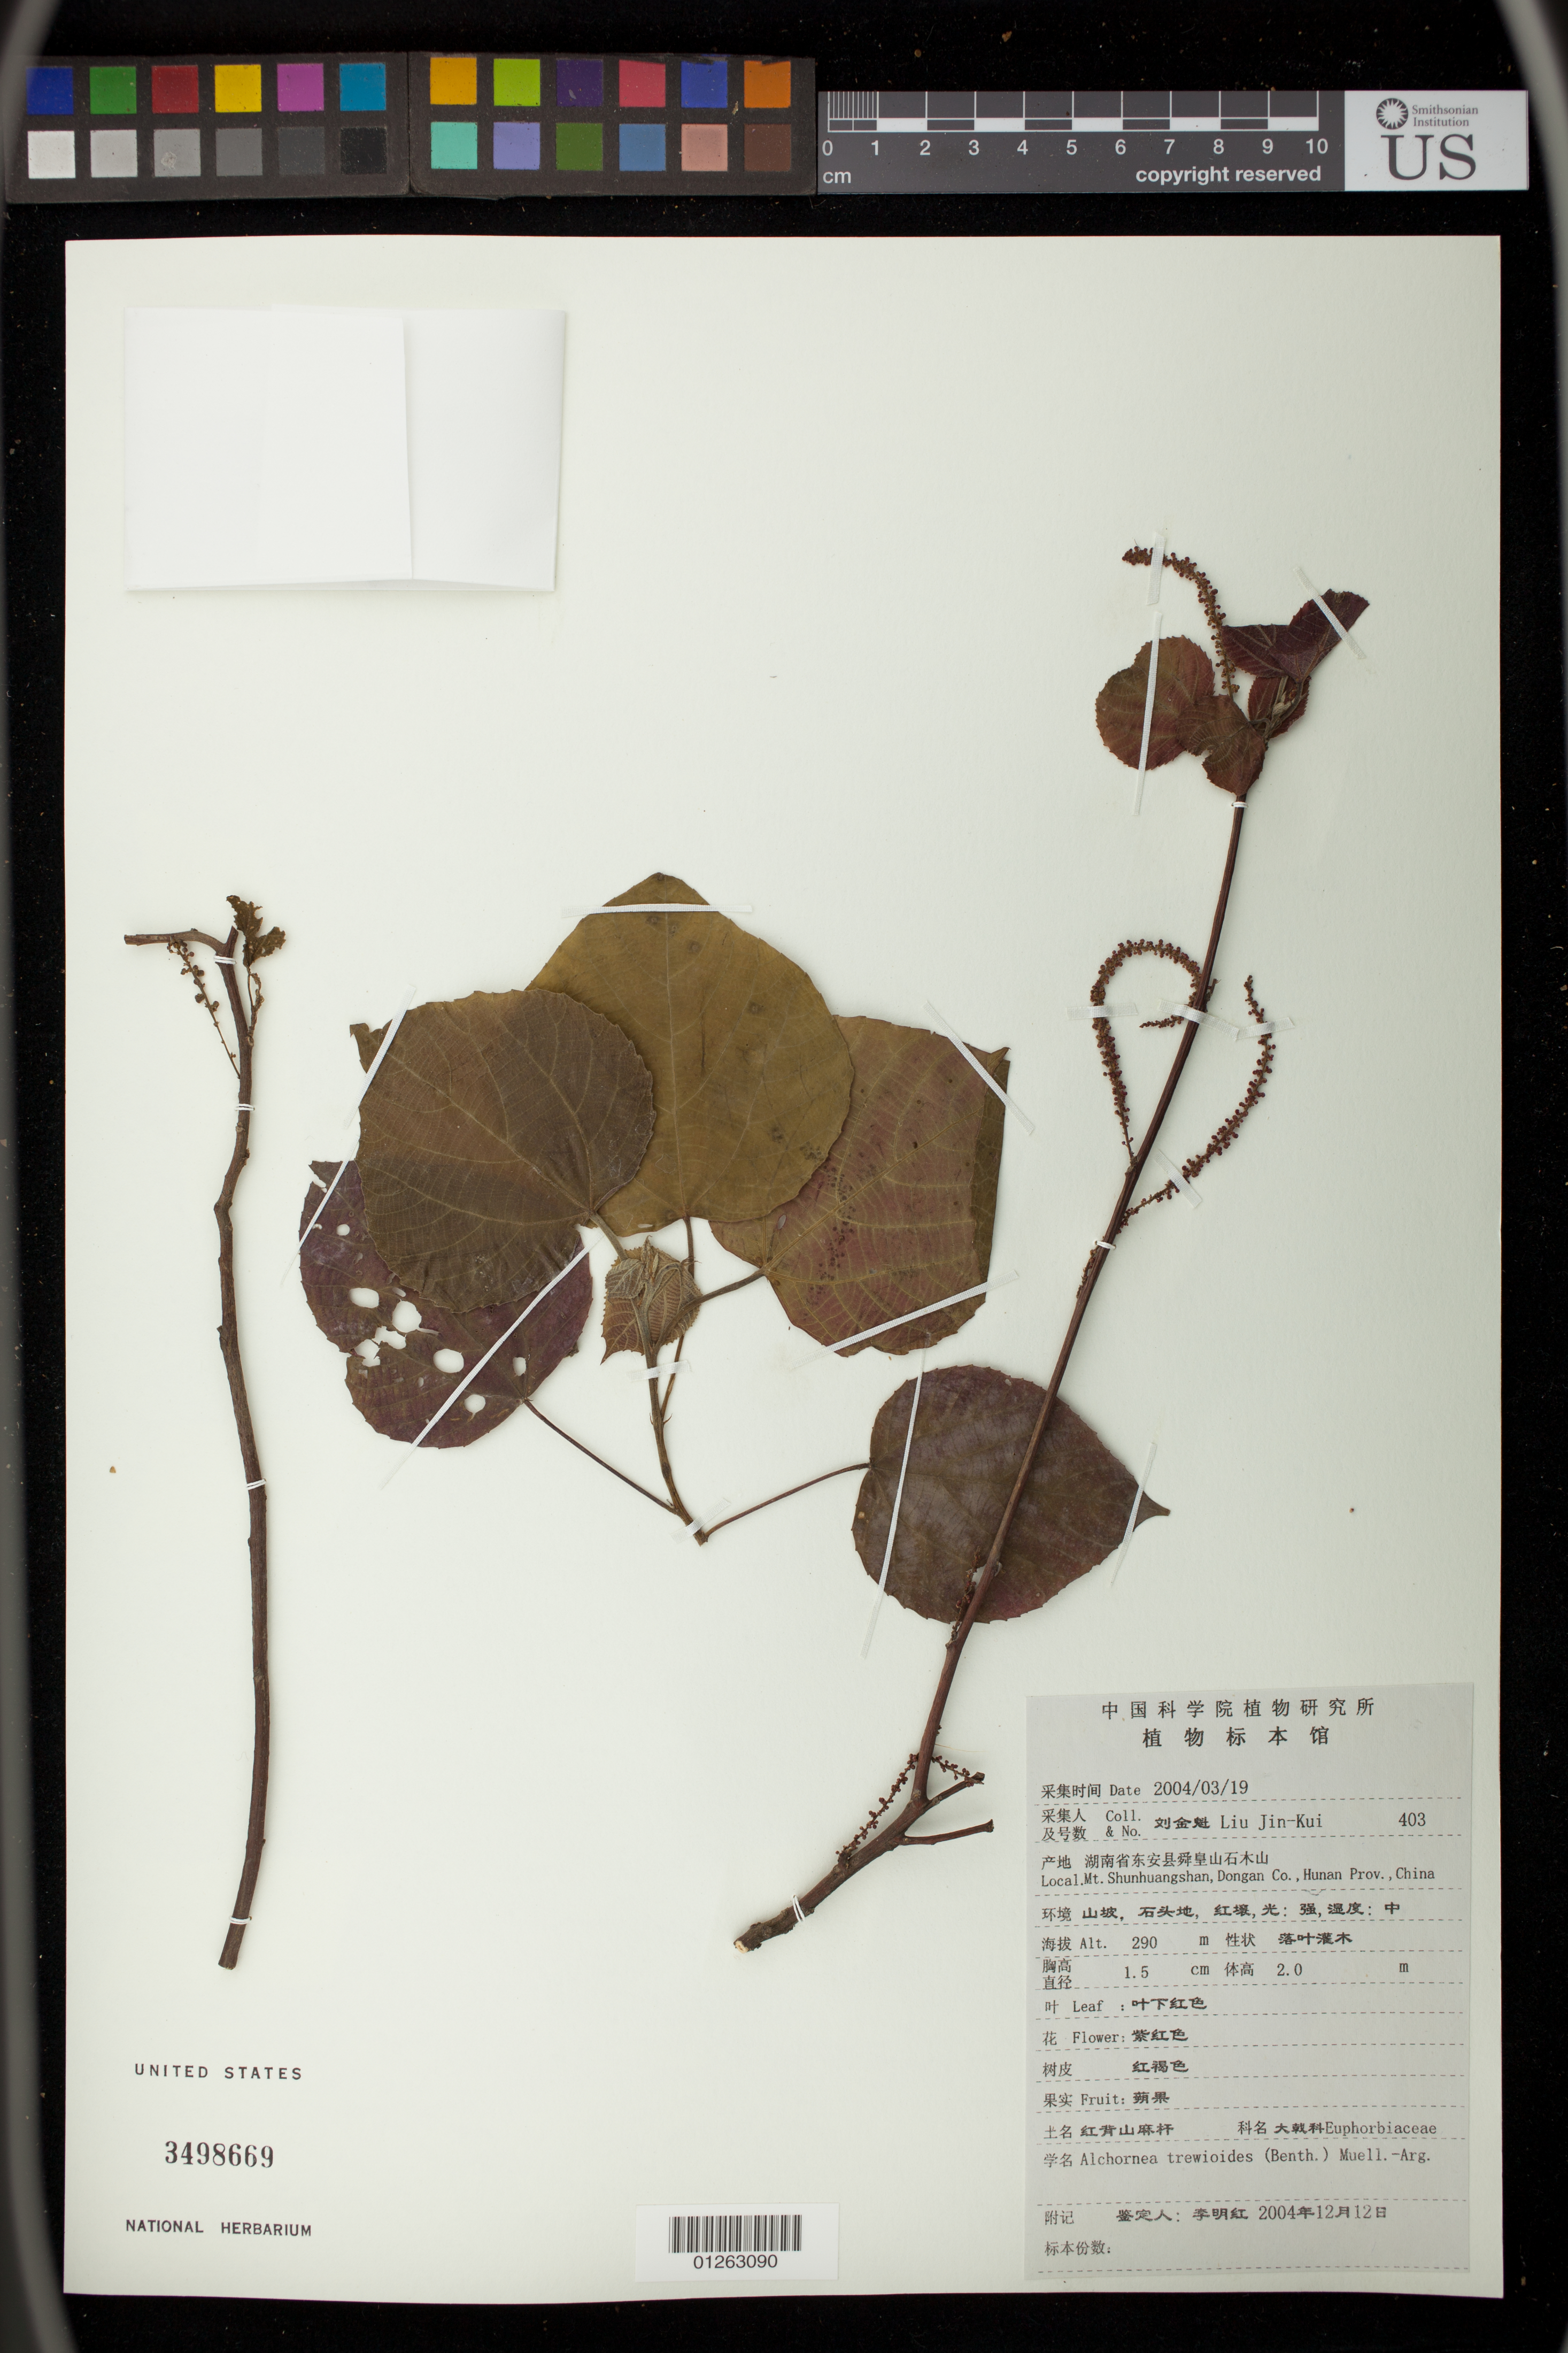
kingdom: Plantae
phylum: Tracheophyta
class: Magnoliopsida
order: Malpighiales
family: Euphorbiaceae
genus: Alchornea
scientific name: Alchornea sp.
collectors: Liu Jin-Kui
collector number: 403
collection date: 2004-03-19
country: China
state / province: Hunan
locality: Mt. Shunhuangshan, Dongan Co., Hunan Prov., China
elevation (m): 290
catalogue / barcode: US 3498669